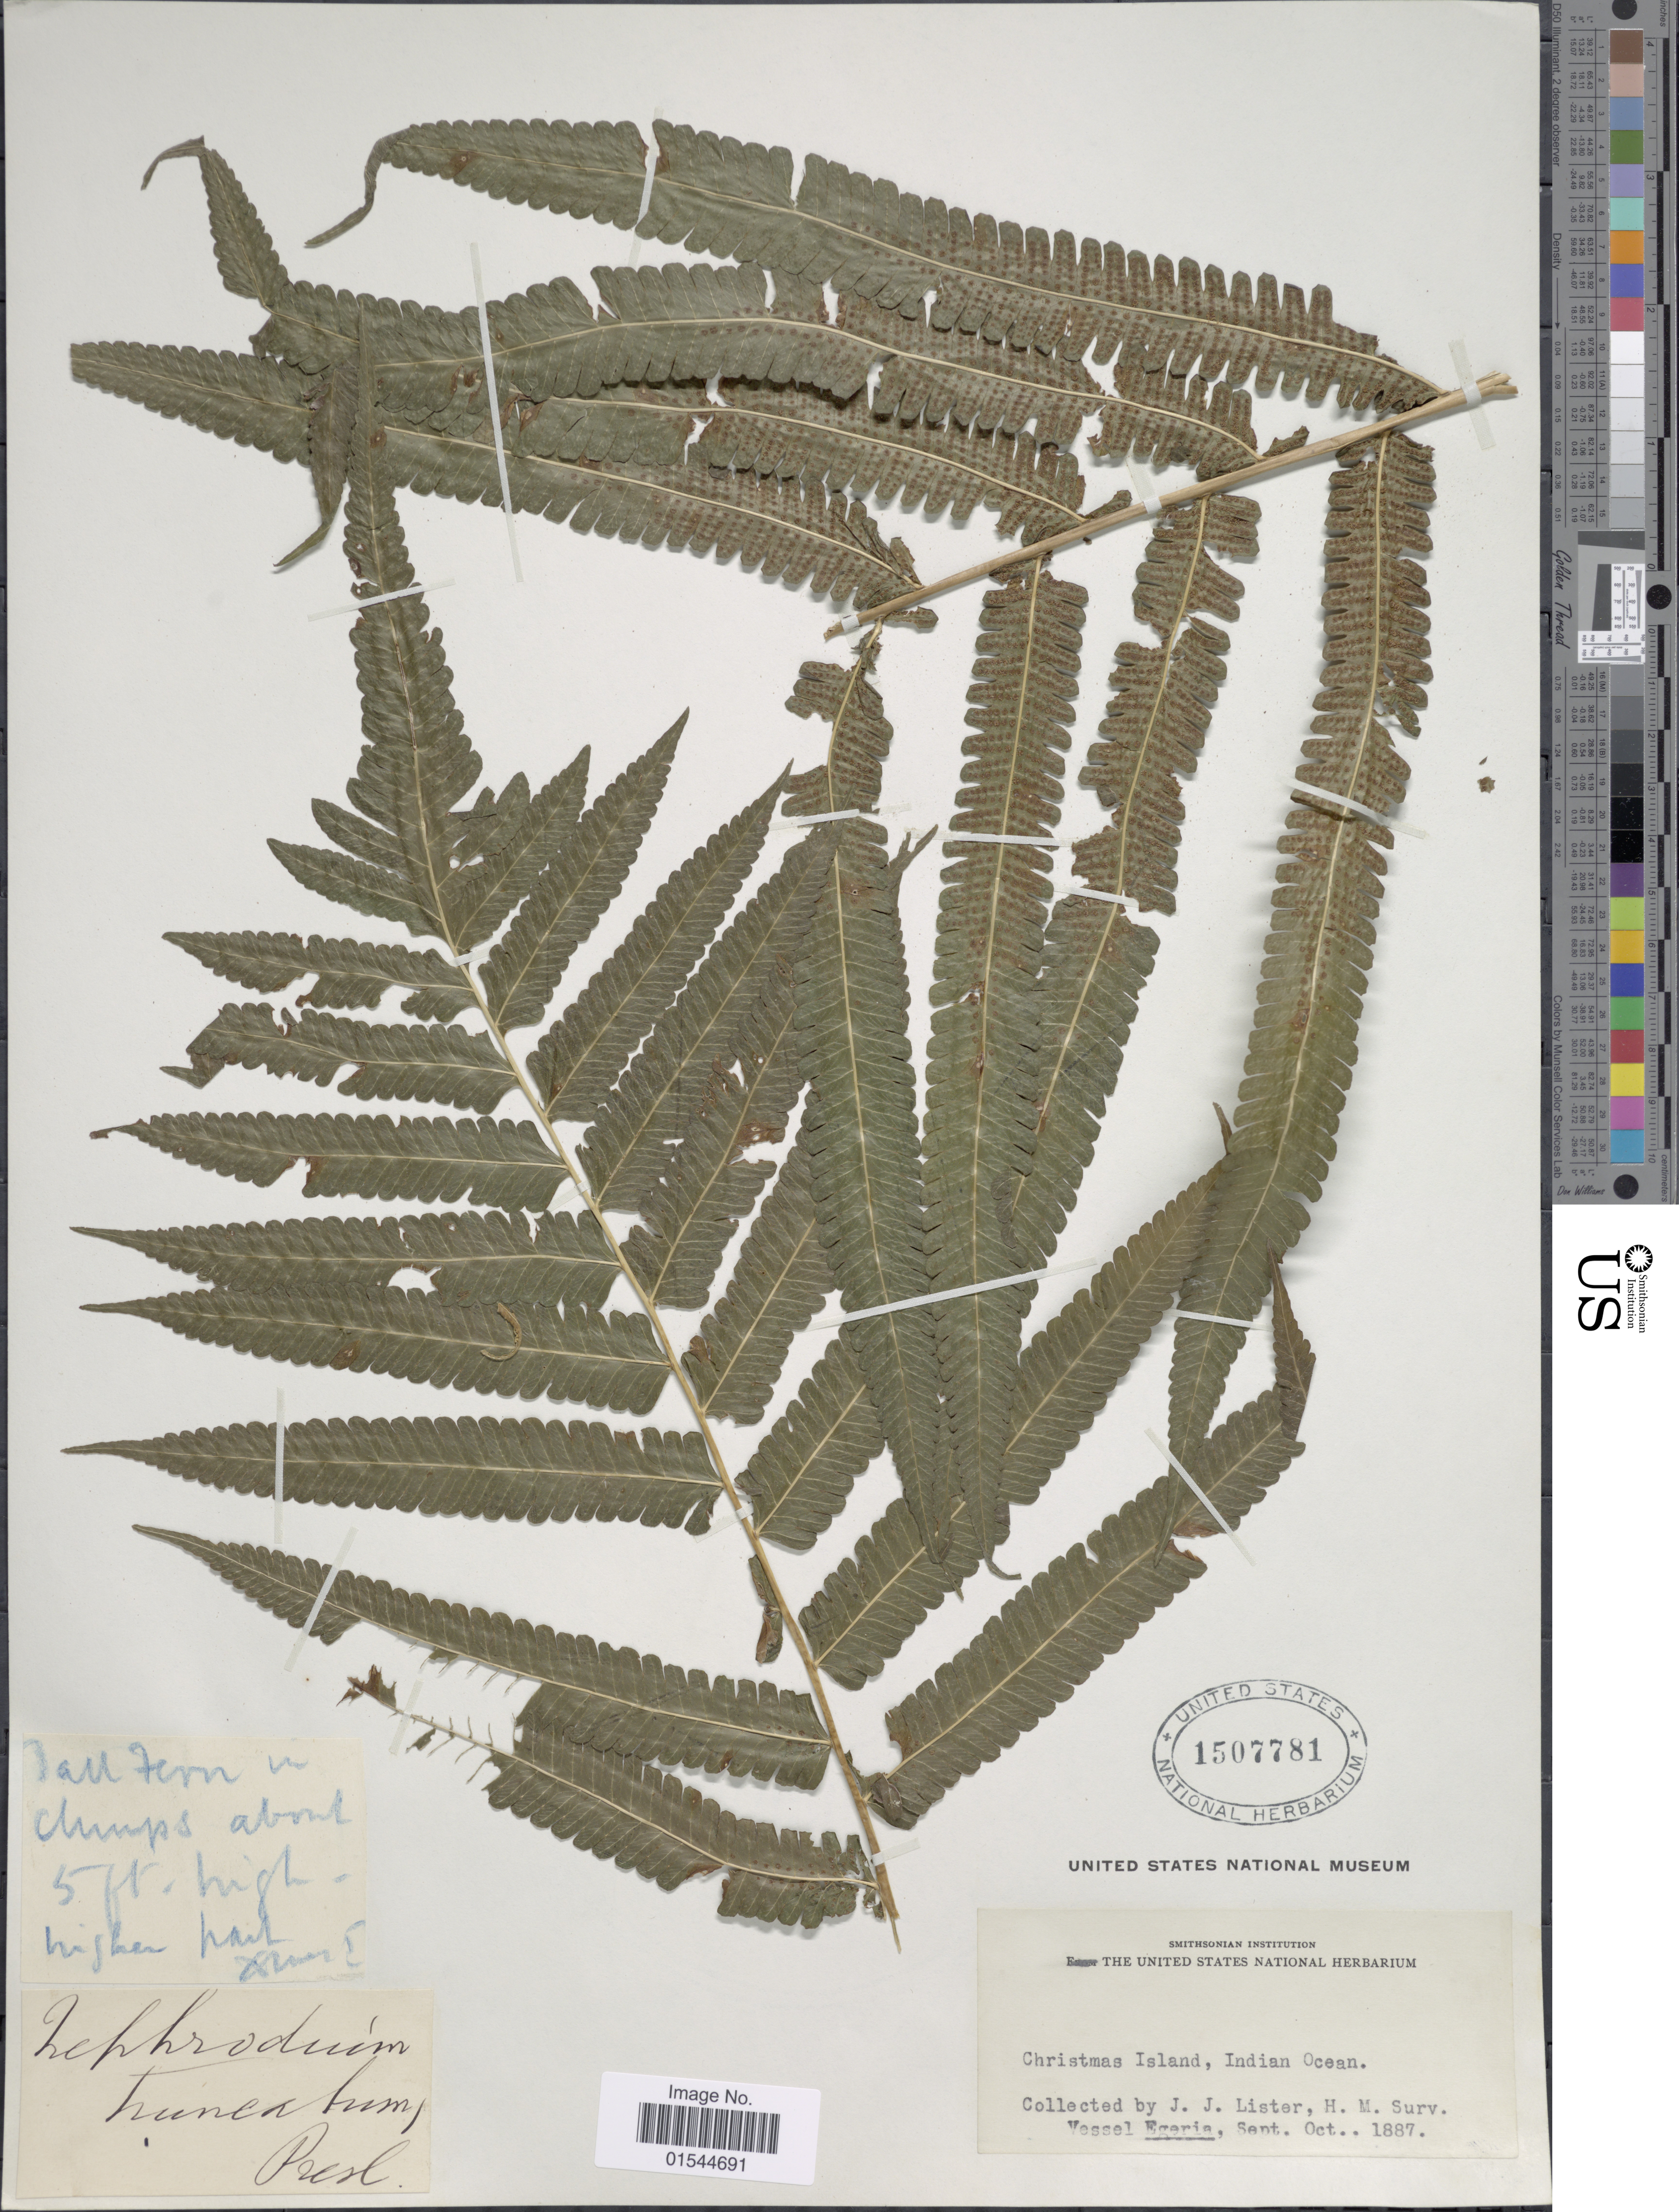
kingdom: Plantae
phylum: Tracheophyta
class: Polypodiopsida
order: Polypodiales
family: Thelypteridaceae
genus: Pneumatopteris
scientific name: Pneumatopteris truncata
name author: (Poir.) Holttum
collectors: J. Lister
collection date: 1887-10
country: Australia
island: Christmas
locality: Christmas Island, Indian Ocean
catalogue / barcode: US 1507781